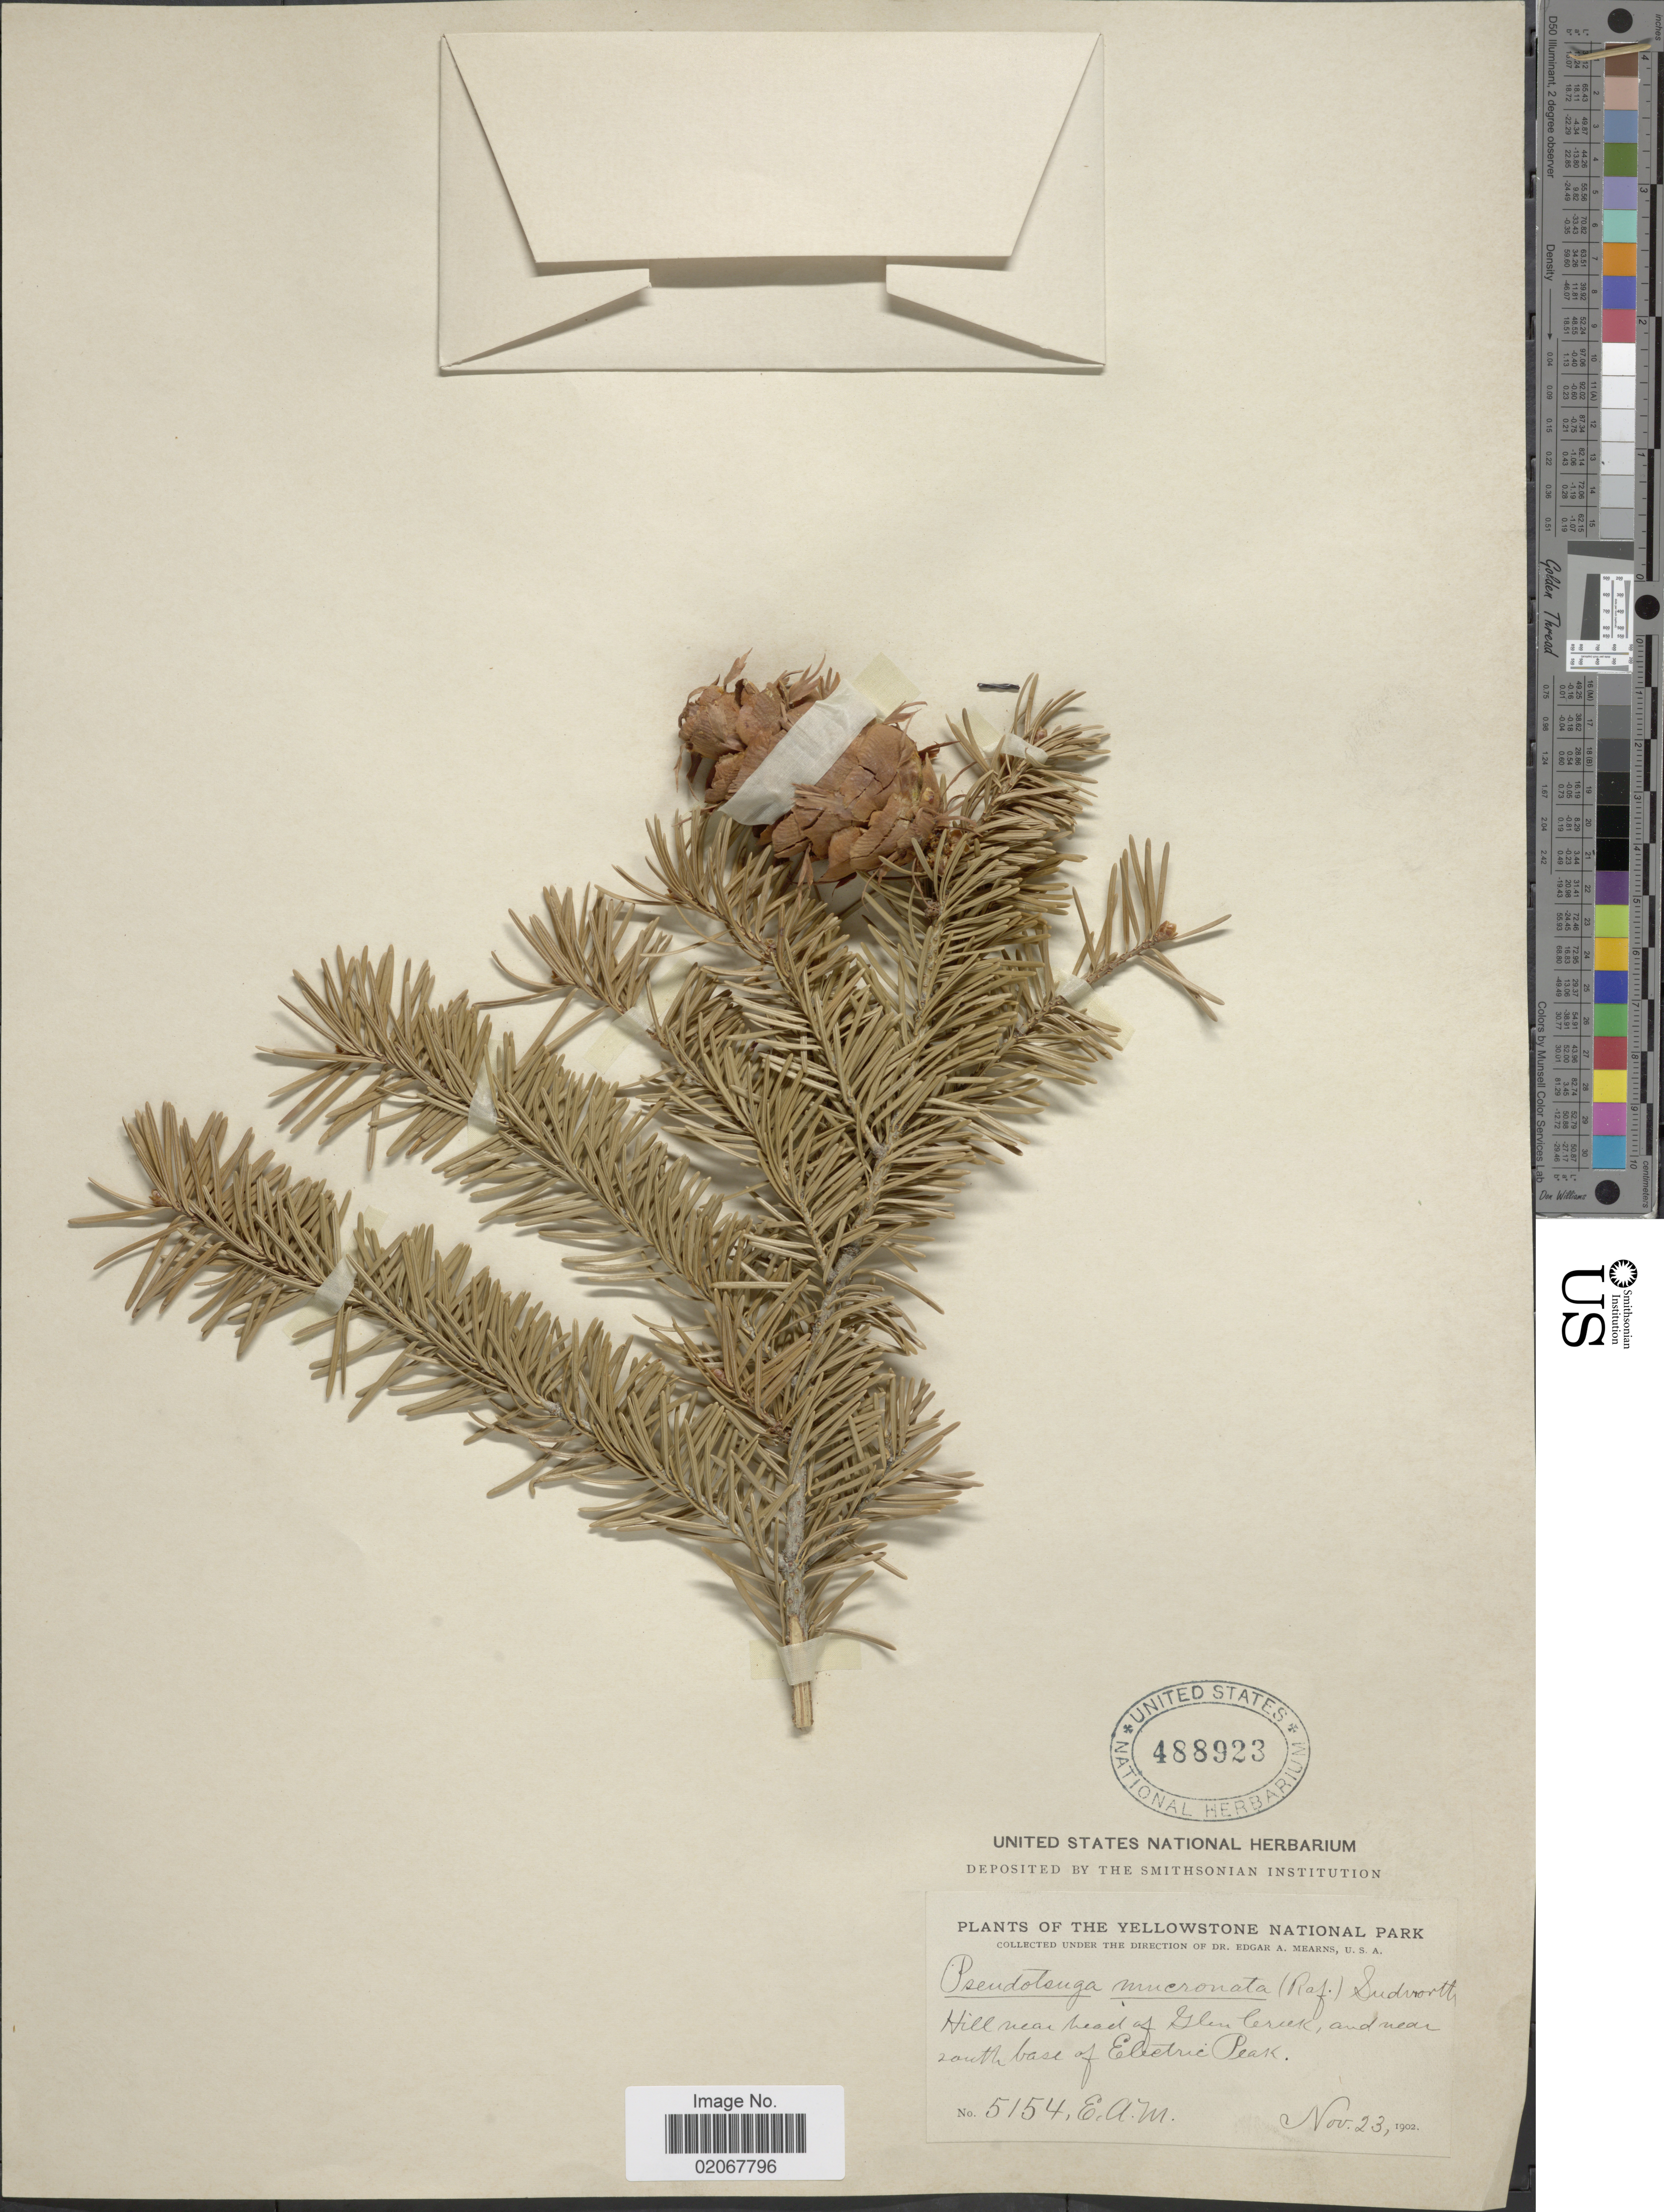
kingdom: Plantae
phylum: Tracheophyta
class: Pinopsida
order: Pinales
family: Pinaceae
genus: Pseudotsuga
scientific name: Pseudotsuga menziesii var. glauca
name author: (Beissn.) Franco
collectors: E. A. Mearns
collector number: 5154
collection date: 1902-11-23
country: United States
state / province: Montana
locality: Yellowstone National Park. Hill near head of Glen Creek, and near south base of Electric Peak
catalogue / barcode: US 488923